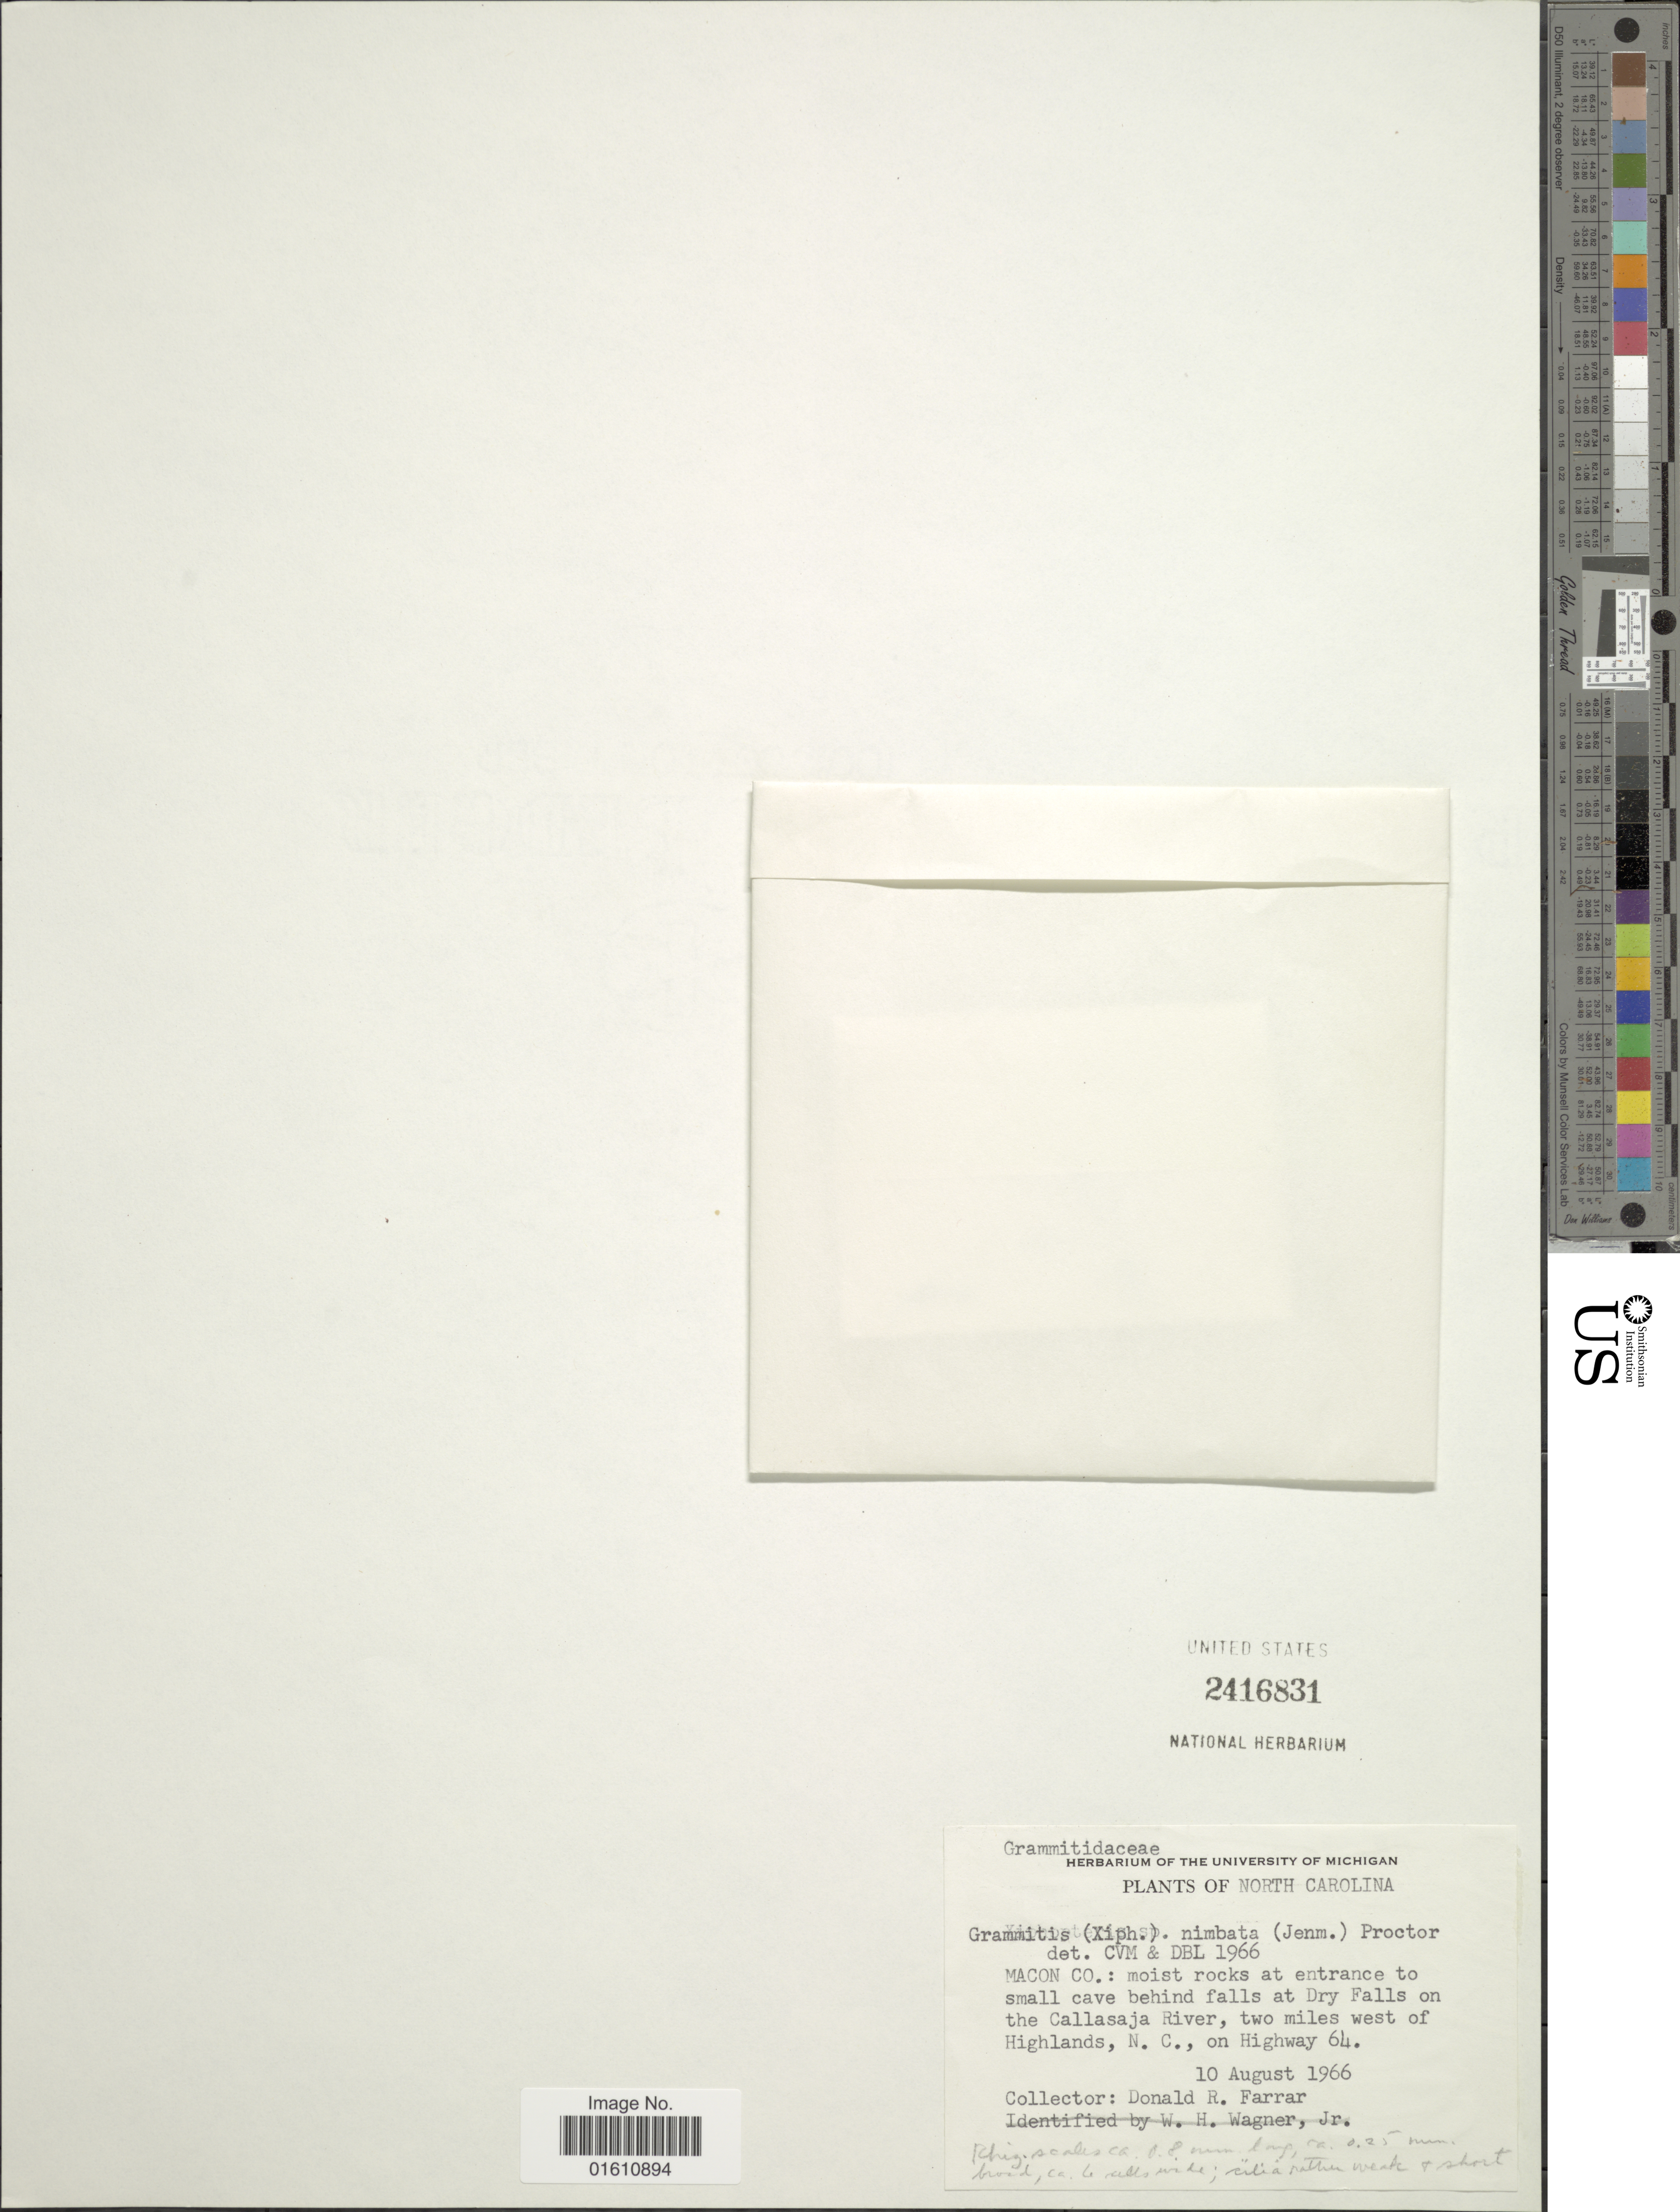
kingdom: Plantae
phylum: Tracheophyta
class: Polypodiopsida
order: Polypodiales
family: Polypodiaceae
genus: Moranopteris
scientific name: Moranopteris nimbata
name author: (Jenman) R. Y. Hirai & J. Prado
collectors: D. R. Farrar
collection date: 1966-08-10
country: United States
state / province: North Carolina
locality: Macon Co.: moist rocks at entrance to small cave behind falls at Dry Falls on the Callasaja River, two miles west of Highlands, N. C., on highway 64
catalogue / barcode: US 2416831